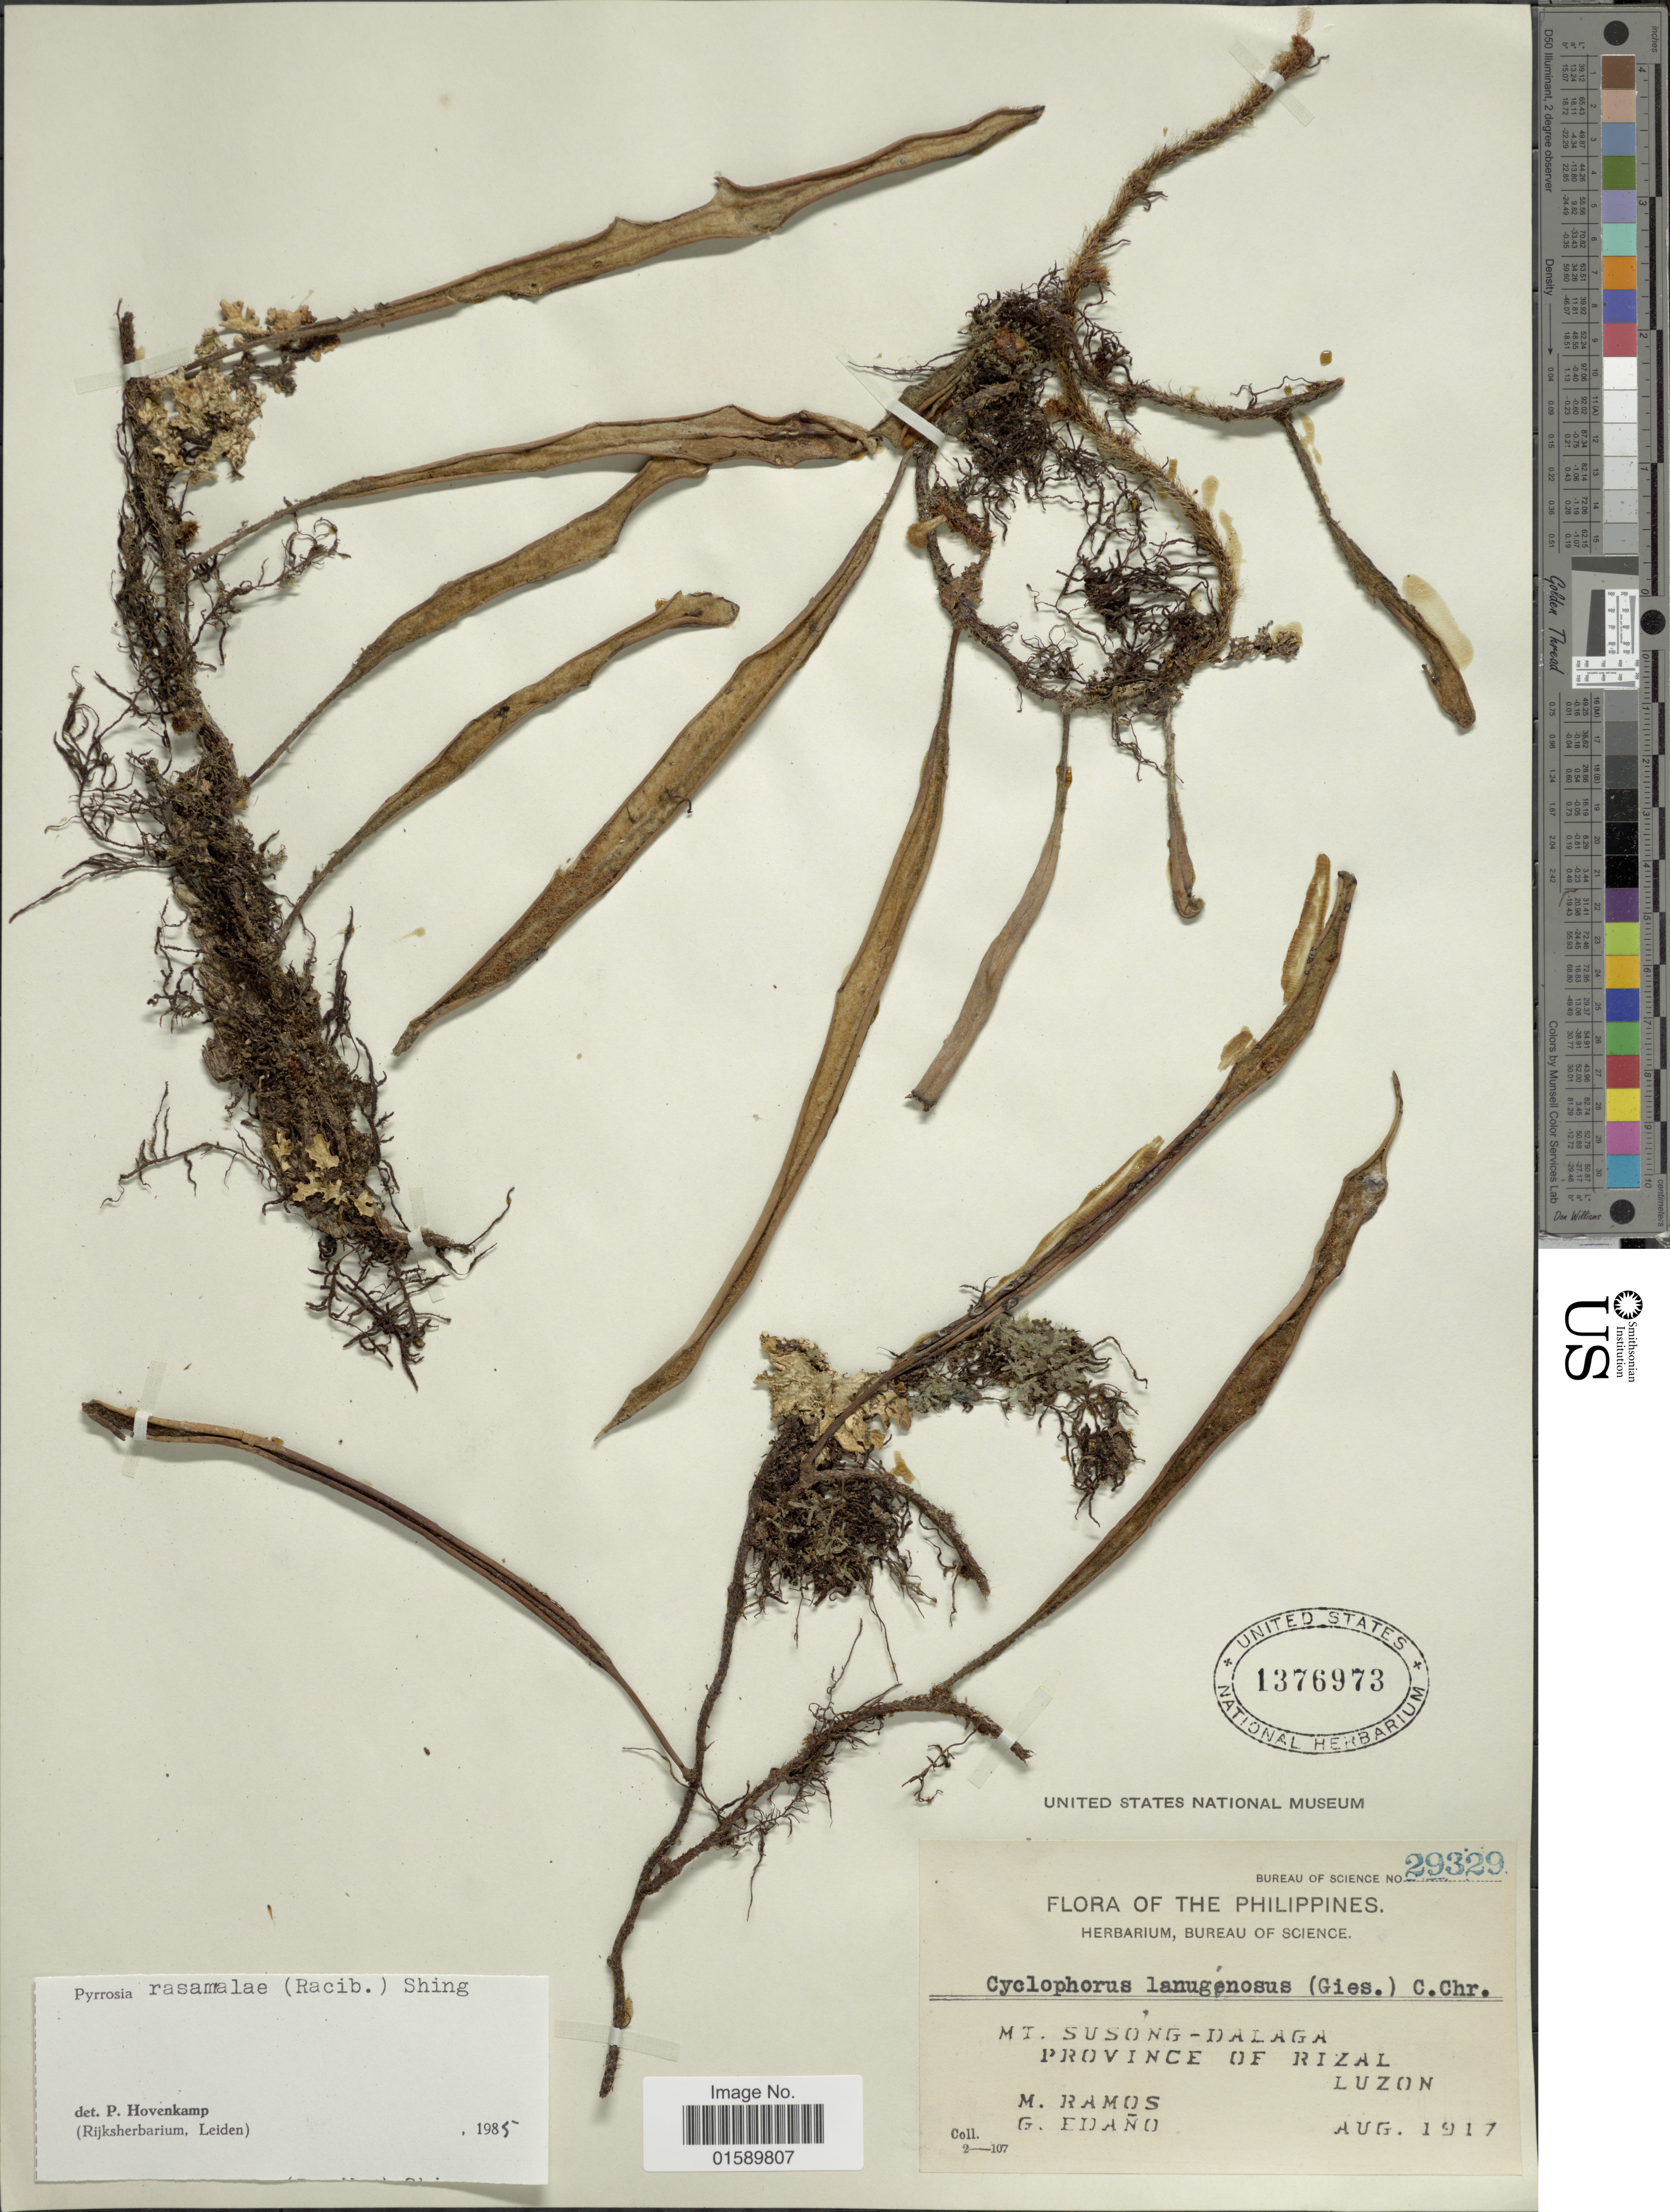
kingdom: Plantae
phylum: Tracheophyta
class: Polypodiopsida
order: Polypodiales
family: Polypodiaceae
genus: Pyrrosia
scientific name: Pyrrosia rasamalae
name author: (Racib.) K.H. Shing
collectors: M. Ramos & G. Edaño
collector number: Bureau of science 29329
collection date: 1917-08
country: Philippines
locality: Mt. Susong - Dalaga, Province of Rizal, Luzon.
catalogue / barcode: US 1376973